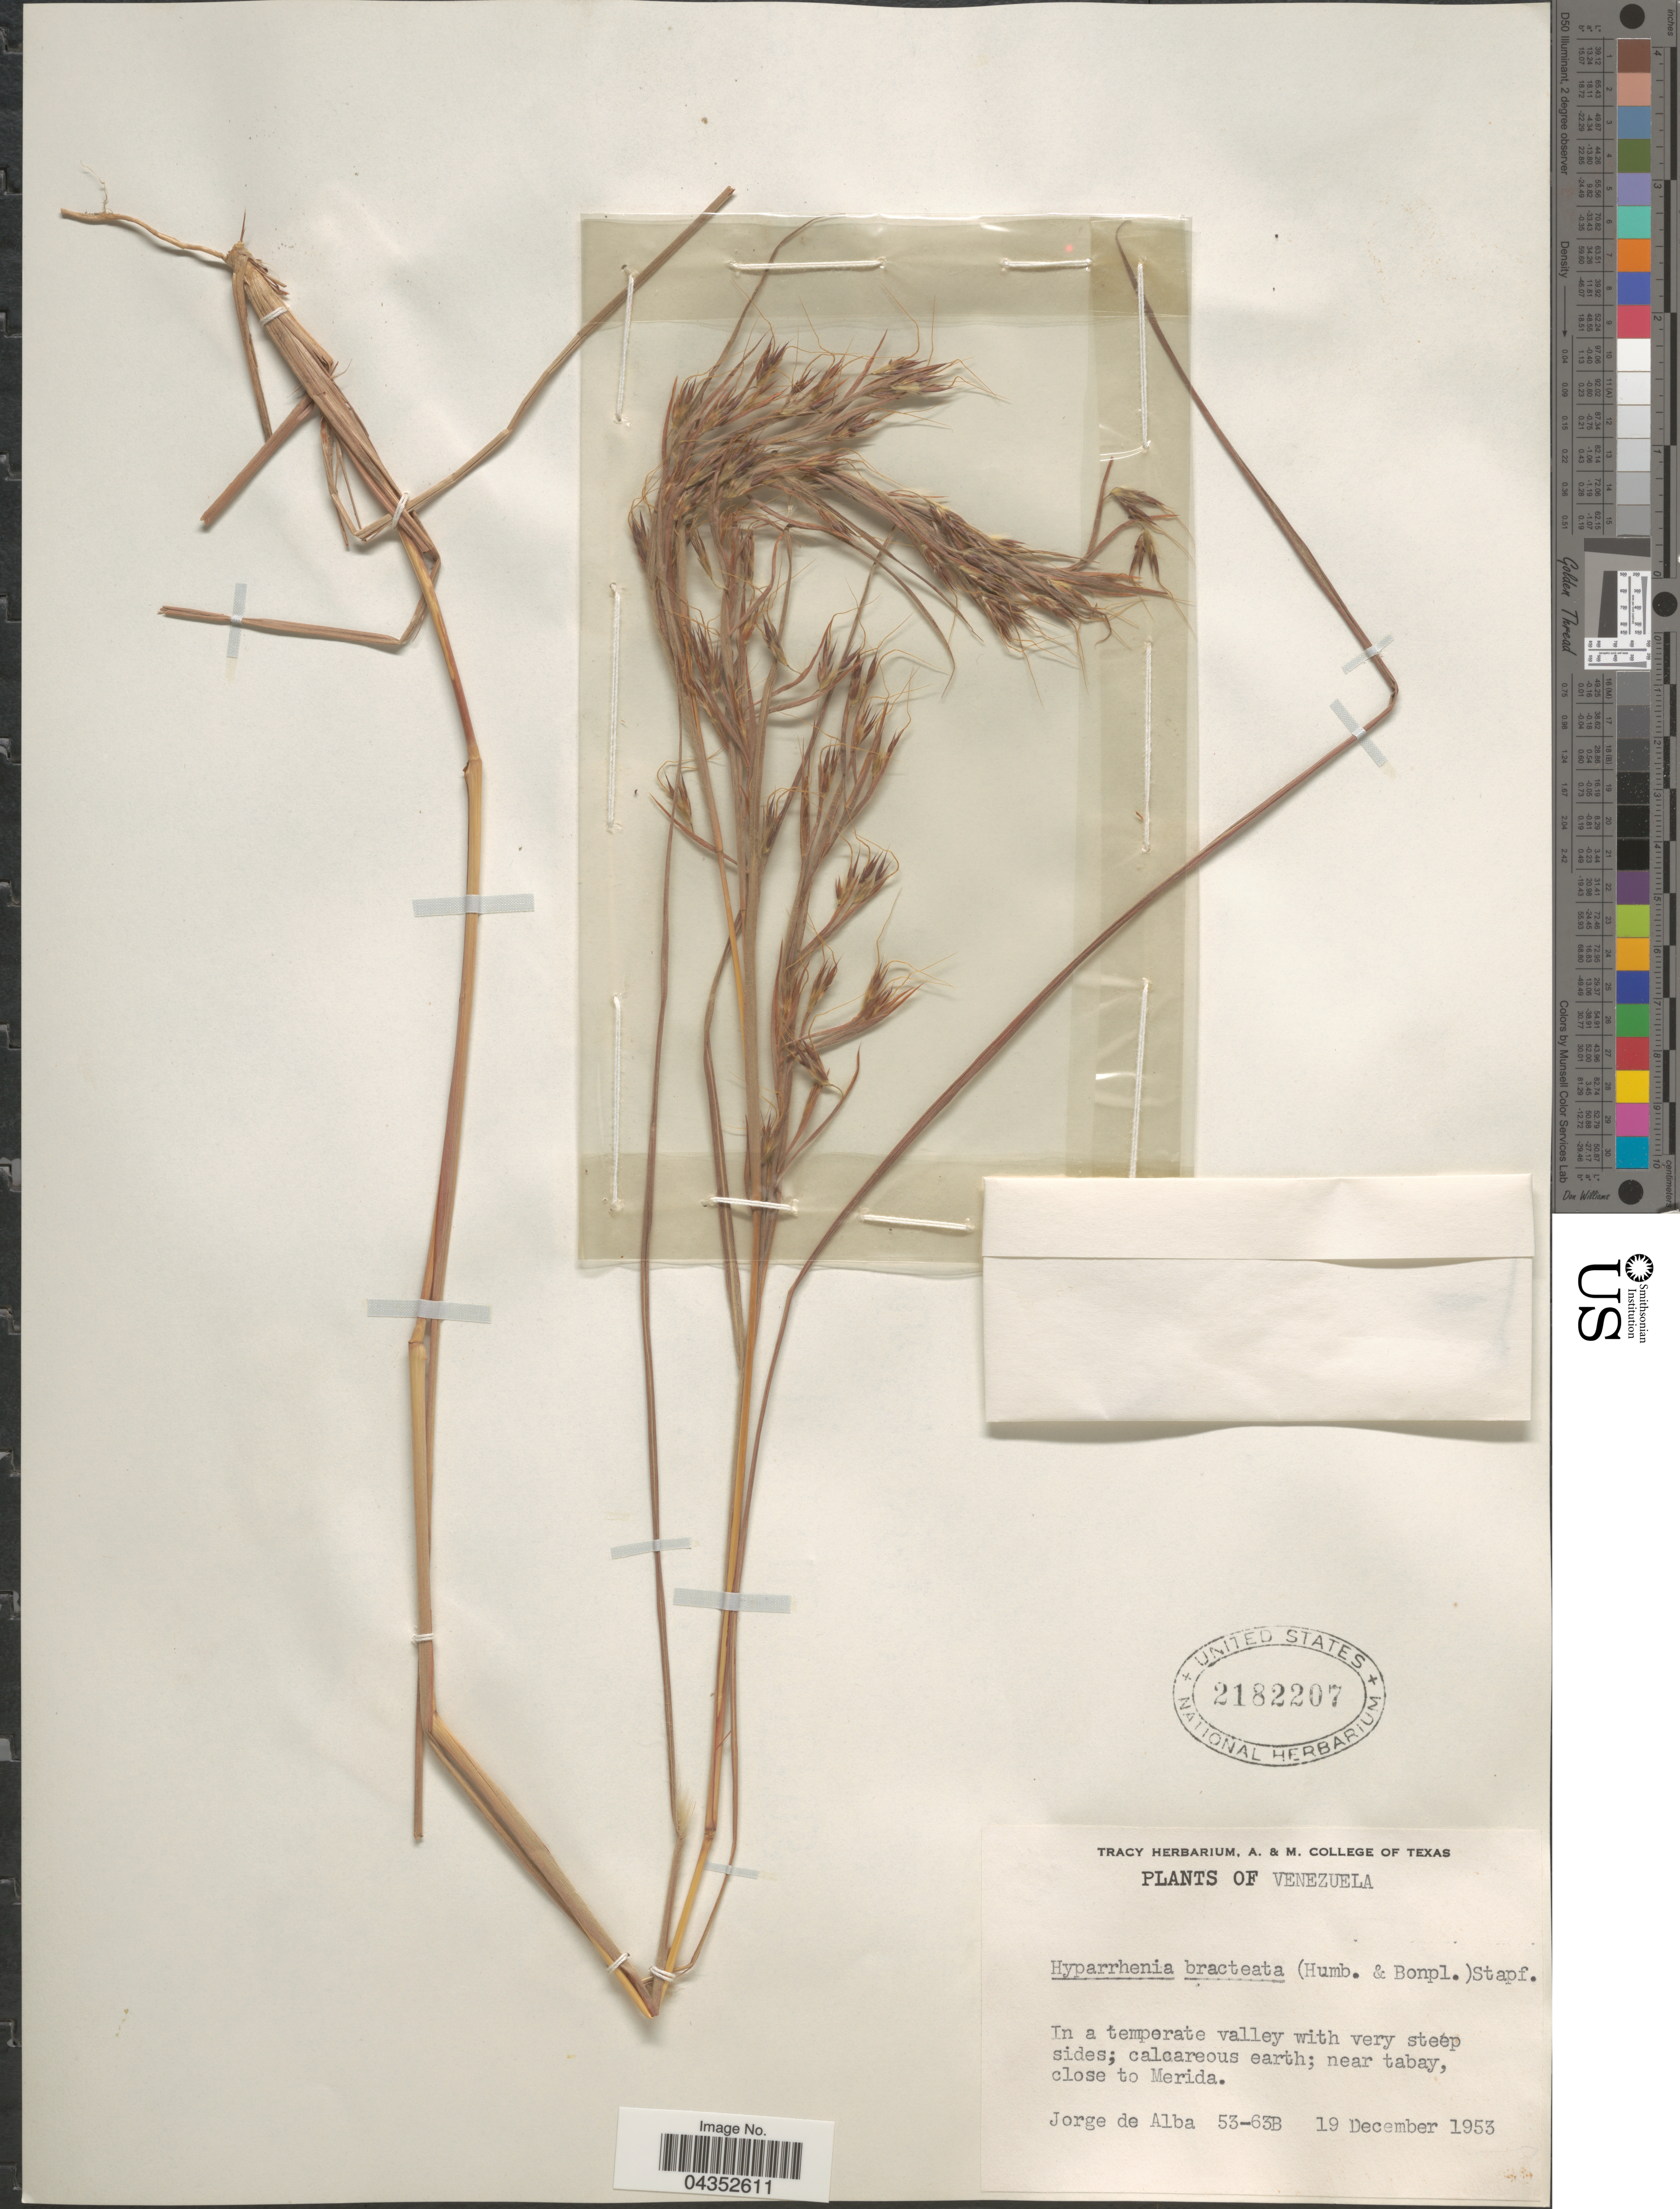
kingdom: Plantae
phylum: Tracheophyta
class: Liliopsida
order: Poales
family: Poaceae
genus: Hyparrhenia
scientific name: Hyparrhenia bracteata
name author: (Humb. & Bonpl.) Stapf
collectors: J. Alba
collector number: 53-63B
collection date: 1953-12-19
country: Venezuela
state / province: Merida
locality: In a temperate valley with very steep sides; calcareous earth; near tabay, close to Merida.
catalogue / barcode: US 2182207